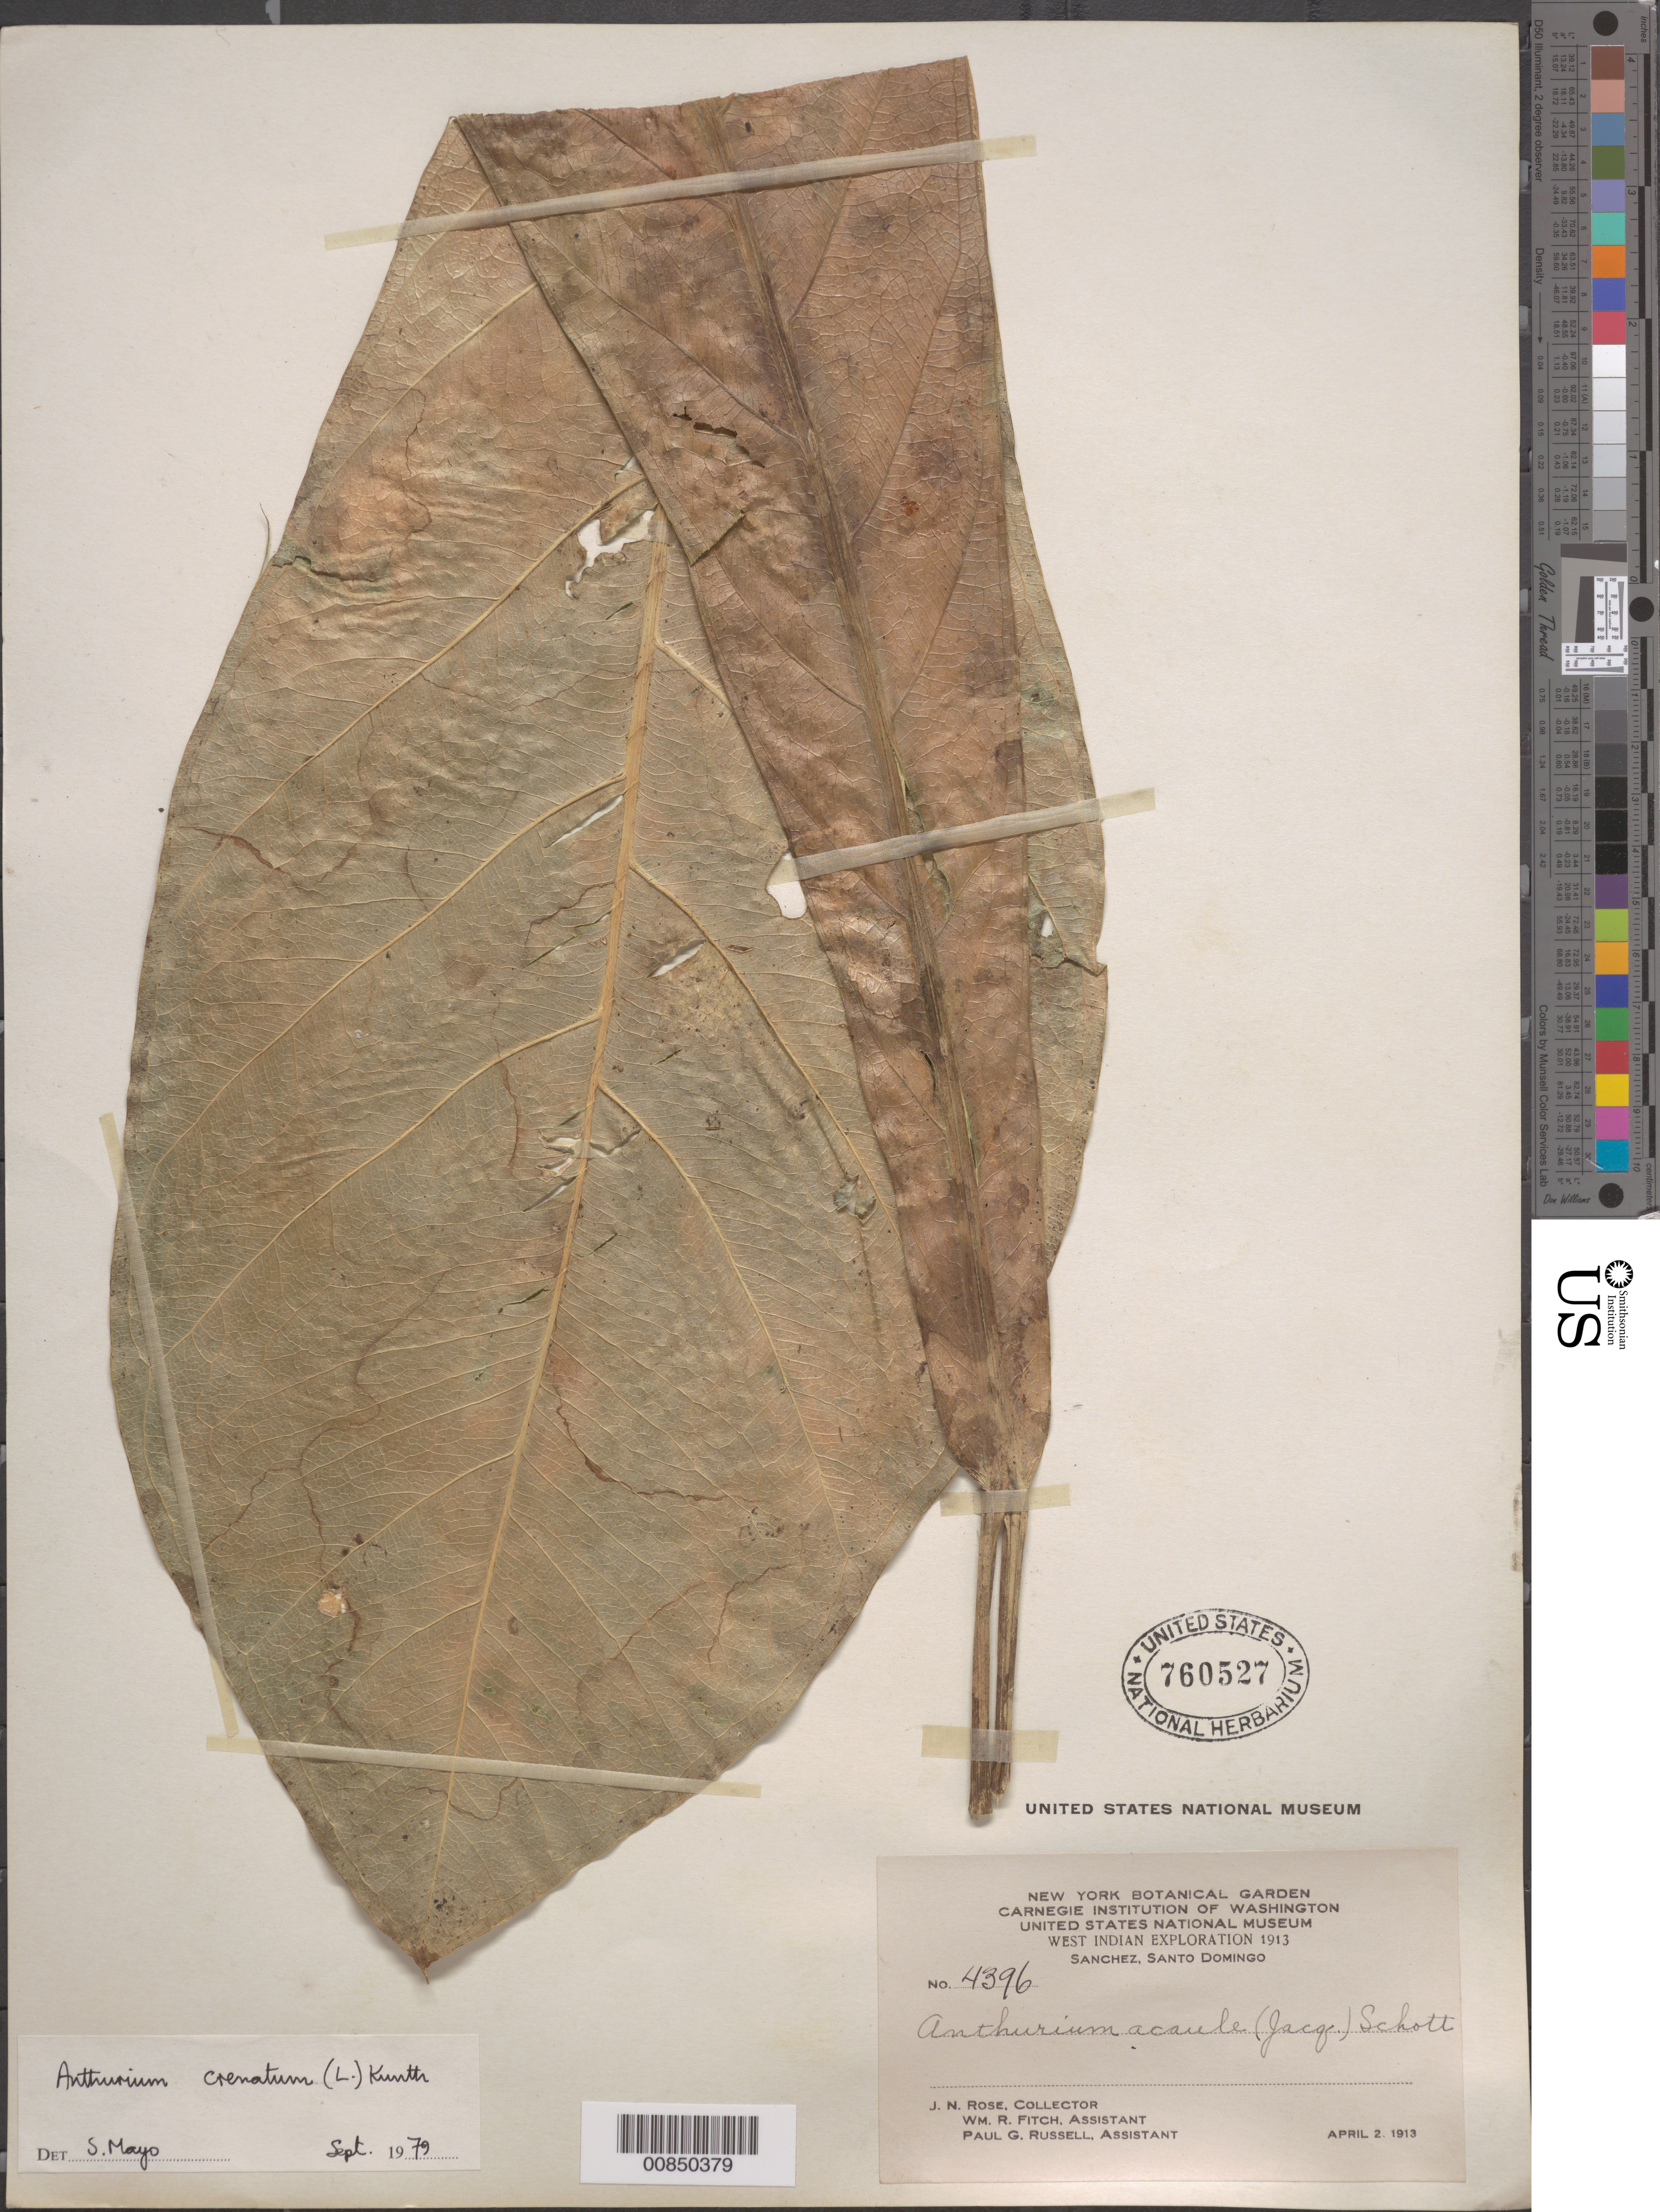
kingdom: Plantae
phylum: Tracheophyta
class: Liliopsida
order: Alismatales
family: Araceae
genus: Anthurium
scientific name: Anthurium crenatum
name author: (L.) Kunth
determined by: Mayo, S.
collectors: J. N. Rose, W. R. Fitch & P. G. Russell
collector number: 4396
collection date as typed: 02 Apr 1913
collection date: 1913-04-02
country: Dominican Republic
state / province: Sanchez Ramirez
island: Hispaniola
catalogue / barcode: US 760527